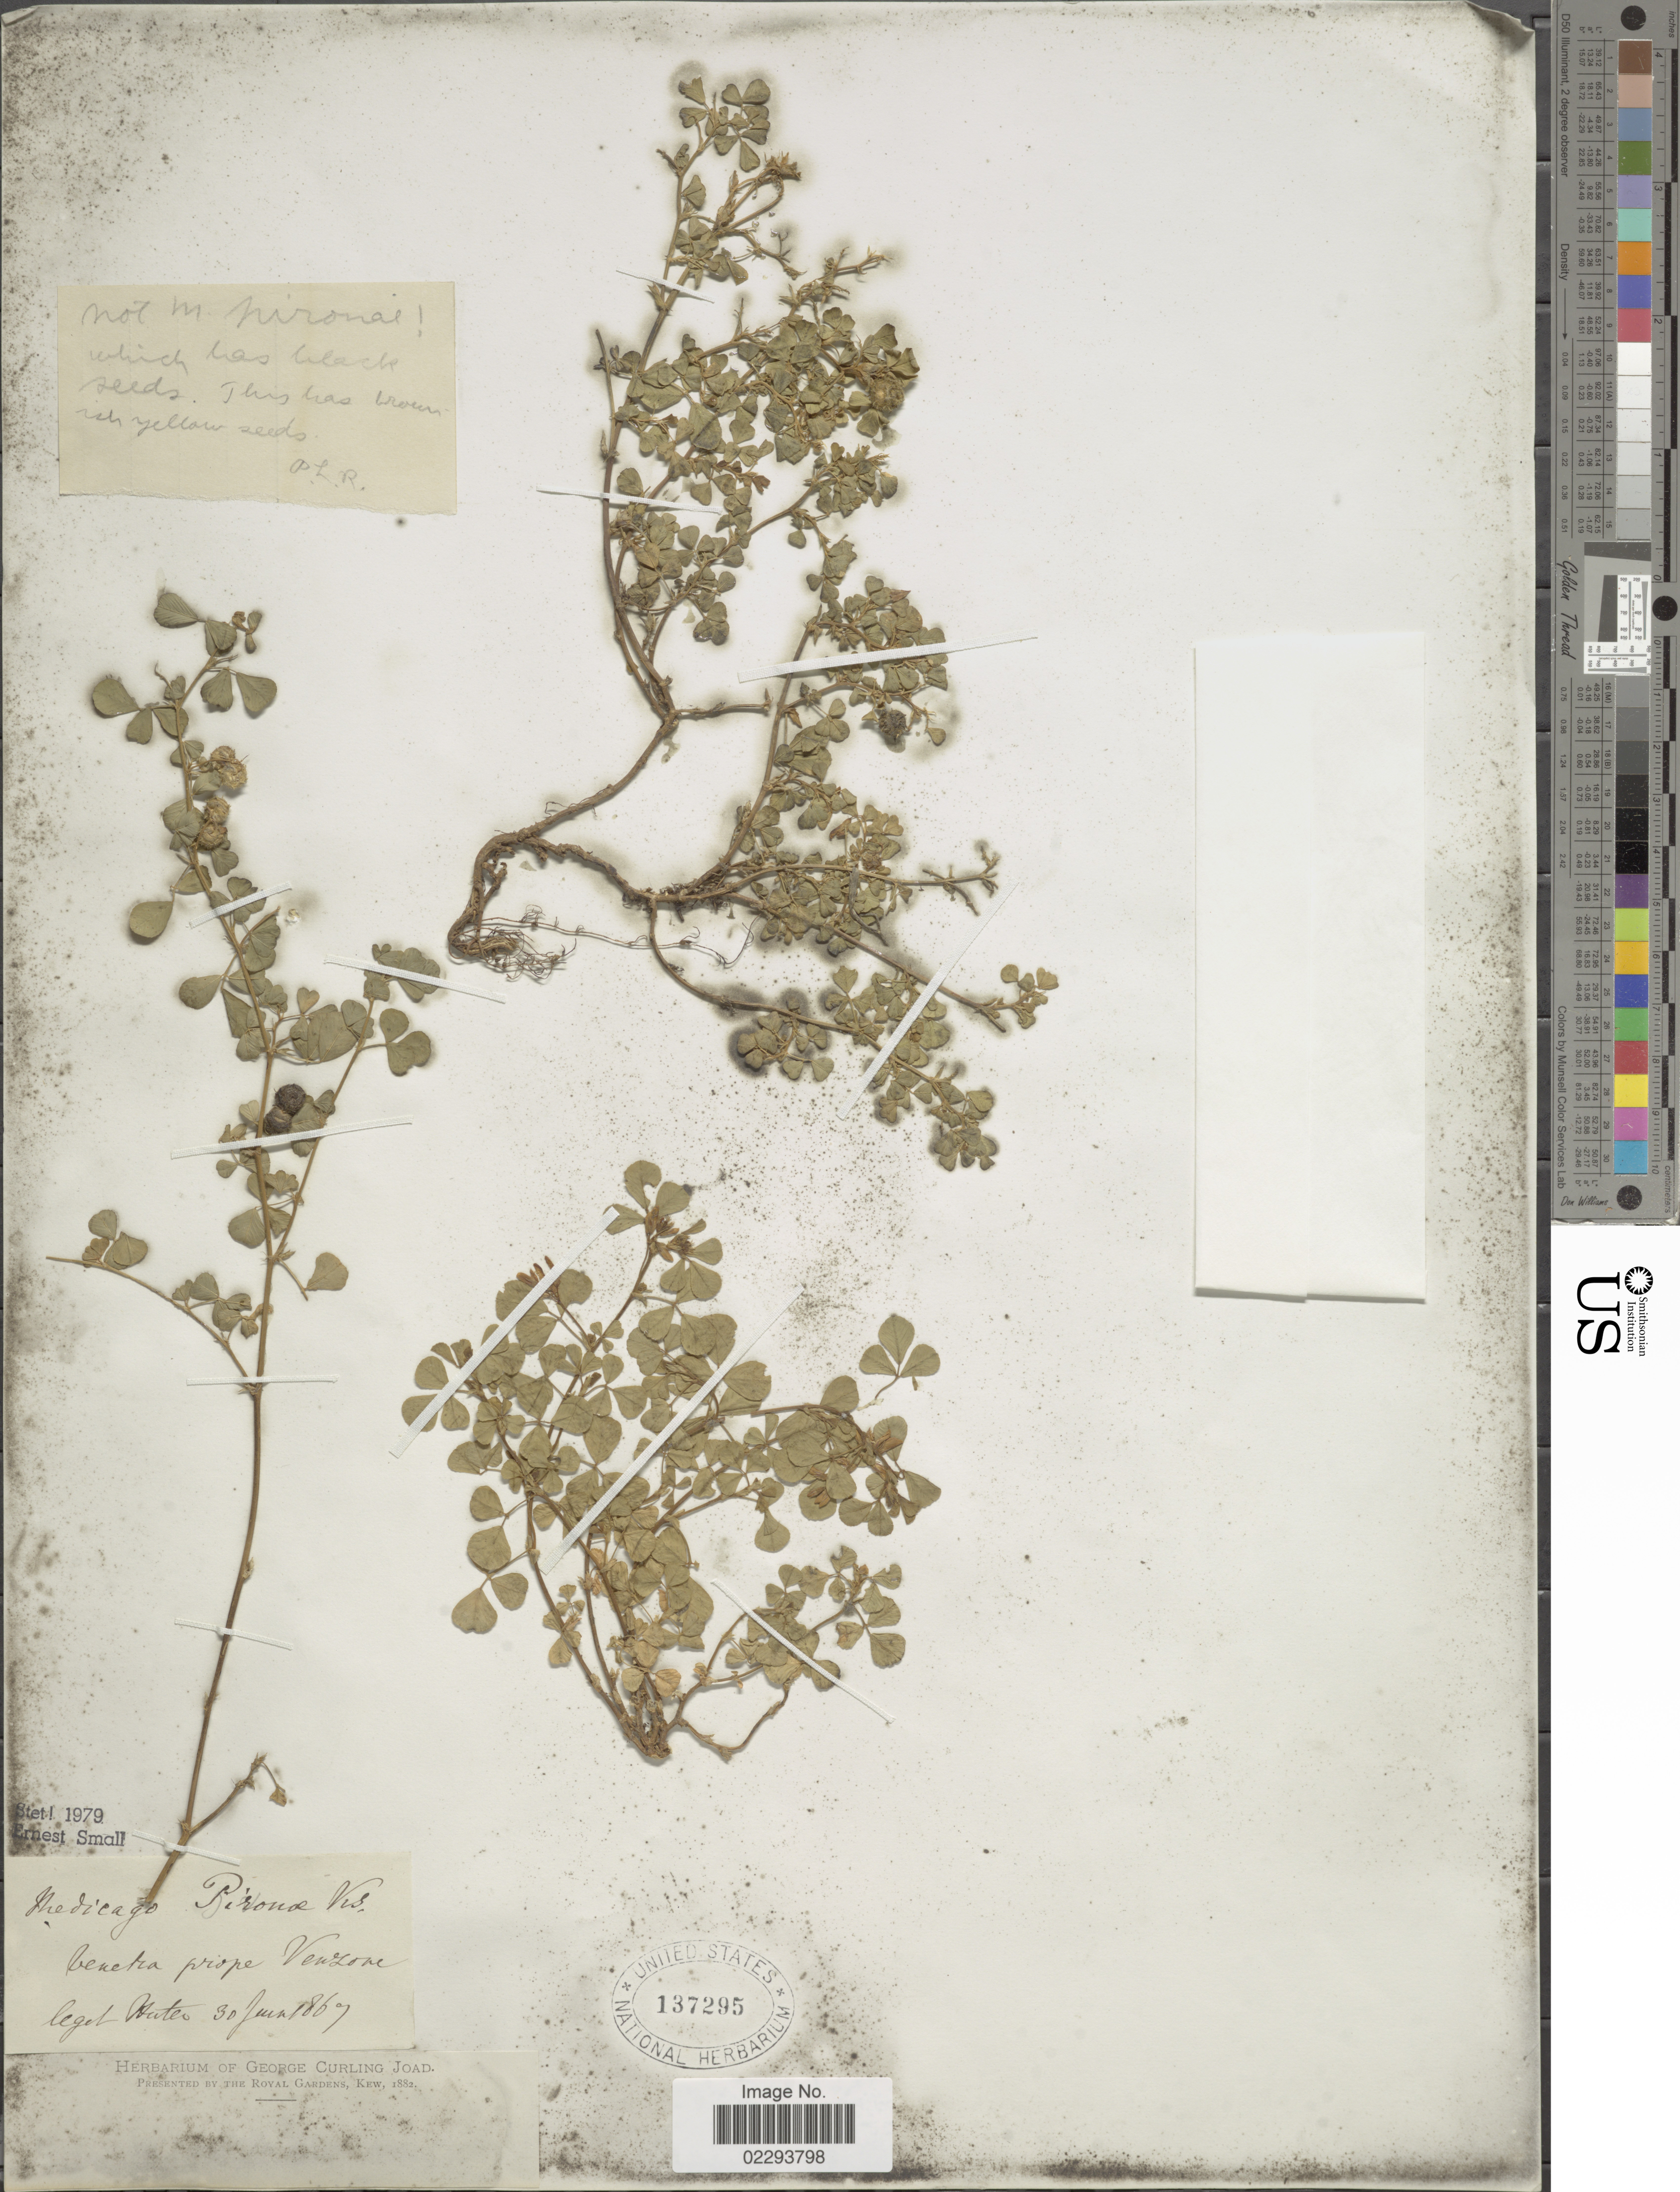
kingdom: Plantae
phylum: Tracheophyta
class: Magnoliopsida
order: Fabales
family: Fabaceae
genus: Medicago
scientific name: Medicago pironae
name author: Vis.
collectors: -. Huter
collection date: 1867-06-30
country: Italy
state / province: Friuli-Venezia Giulia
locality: Venetia prope Venzone.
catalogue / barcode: US 137295